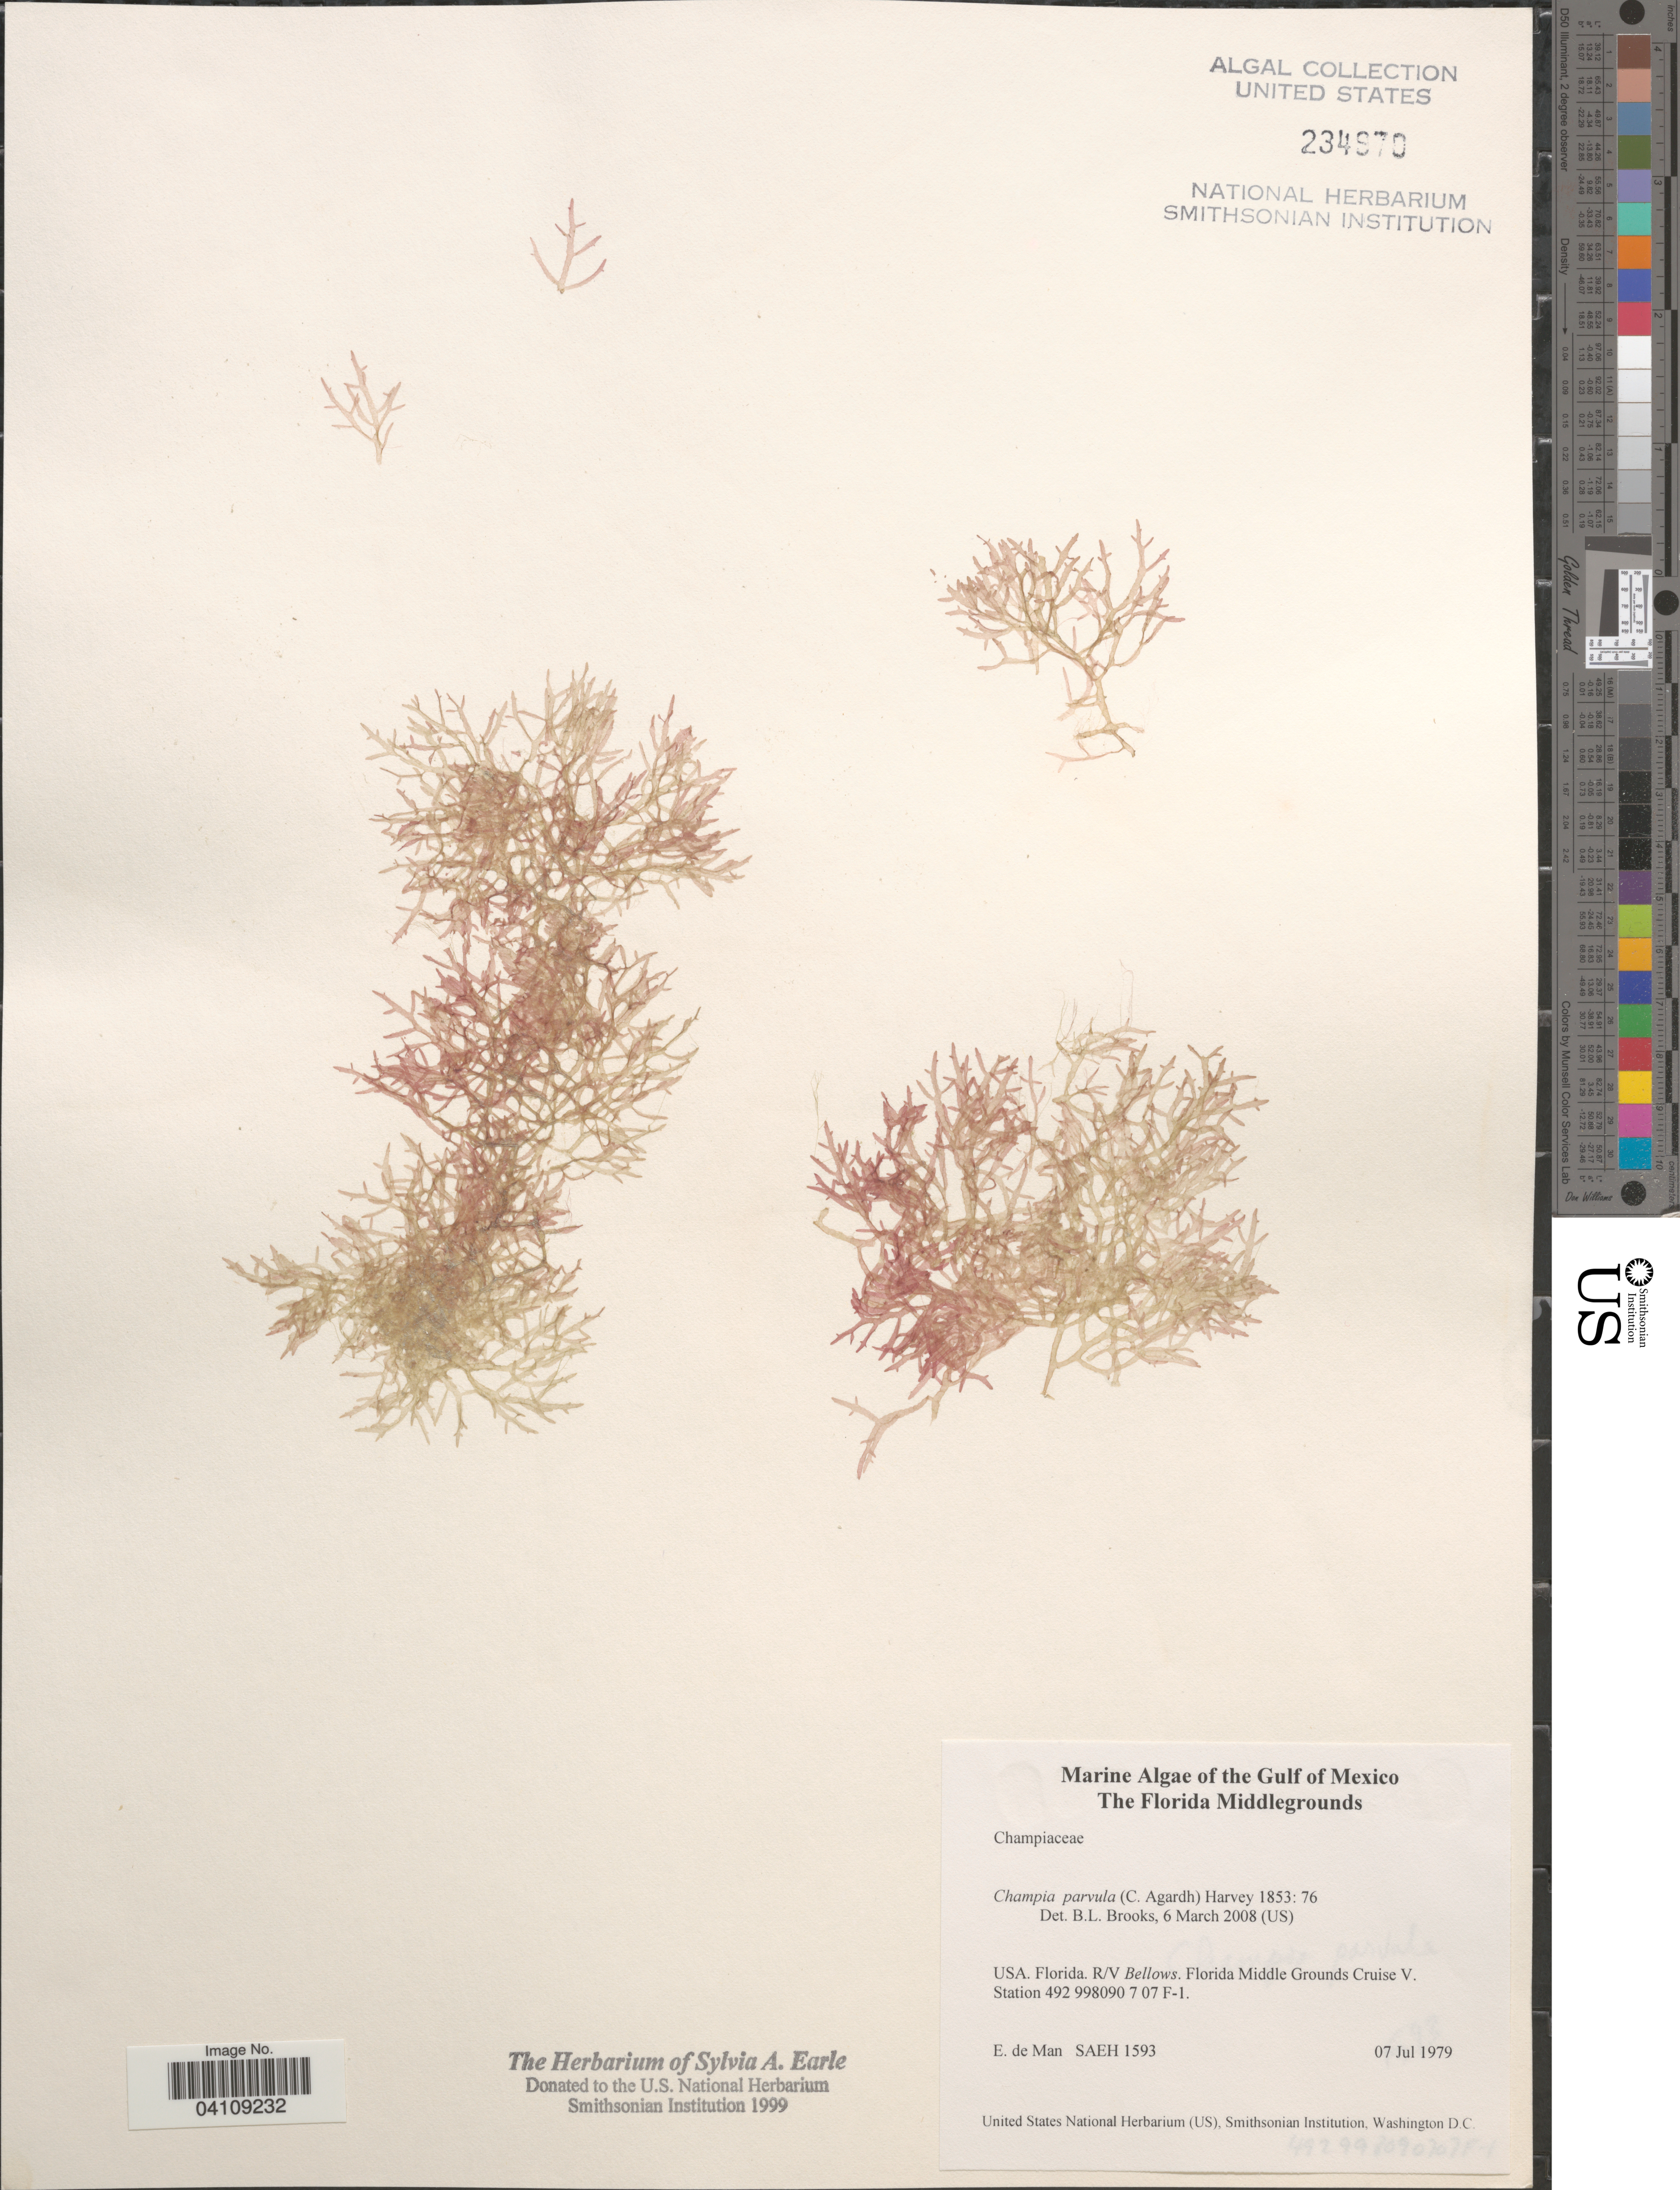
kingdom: Plantae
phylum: Rhodophyta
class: Florideophyceae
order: Rhodymeniales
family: Champiaceae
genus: Champia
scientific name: Champia parvula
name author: (C. Agardh) Harv.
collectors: E. de Man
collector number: SAEH 1593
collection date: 1979-07-07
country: United States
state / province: Florida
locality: Gulf of Mexico. The Florida Middlegrounds. Florida. R/V Bellows. Florida Middle Grounds Cruise V. Station 492 998090 7 07 F-1.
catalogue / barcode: US 234970